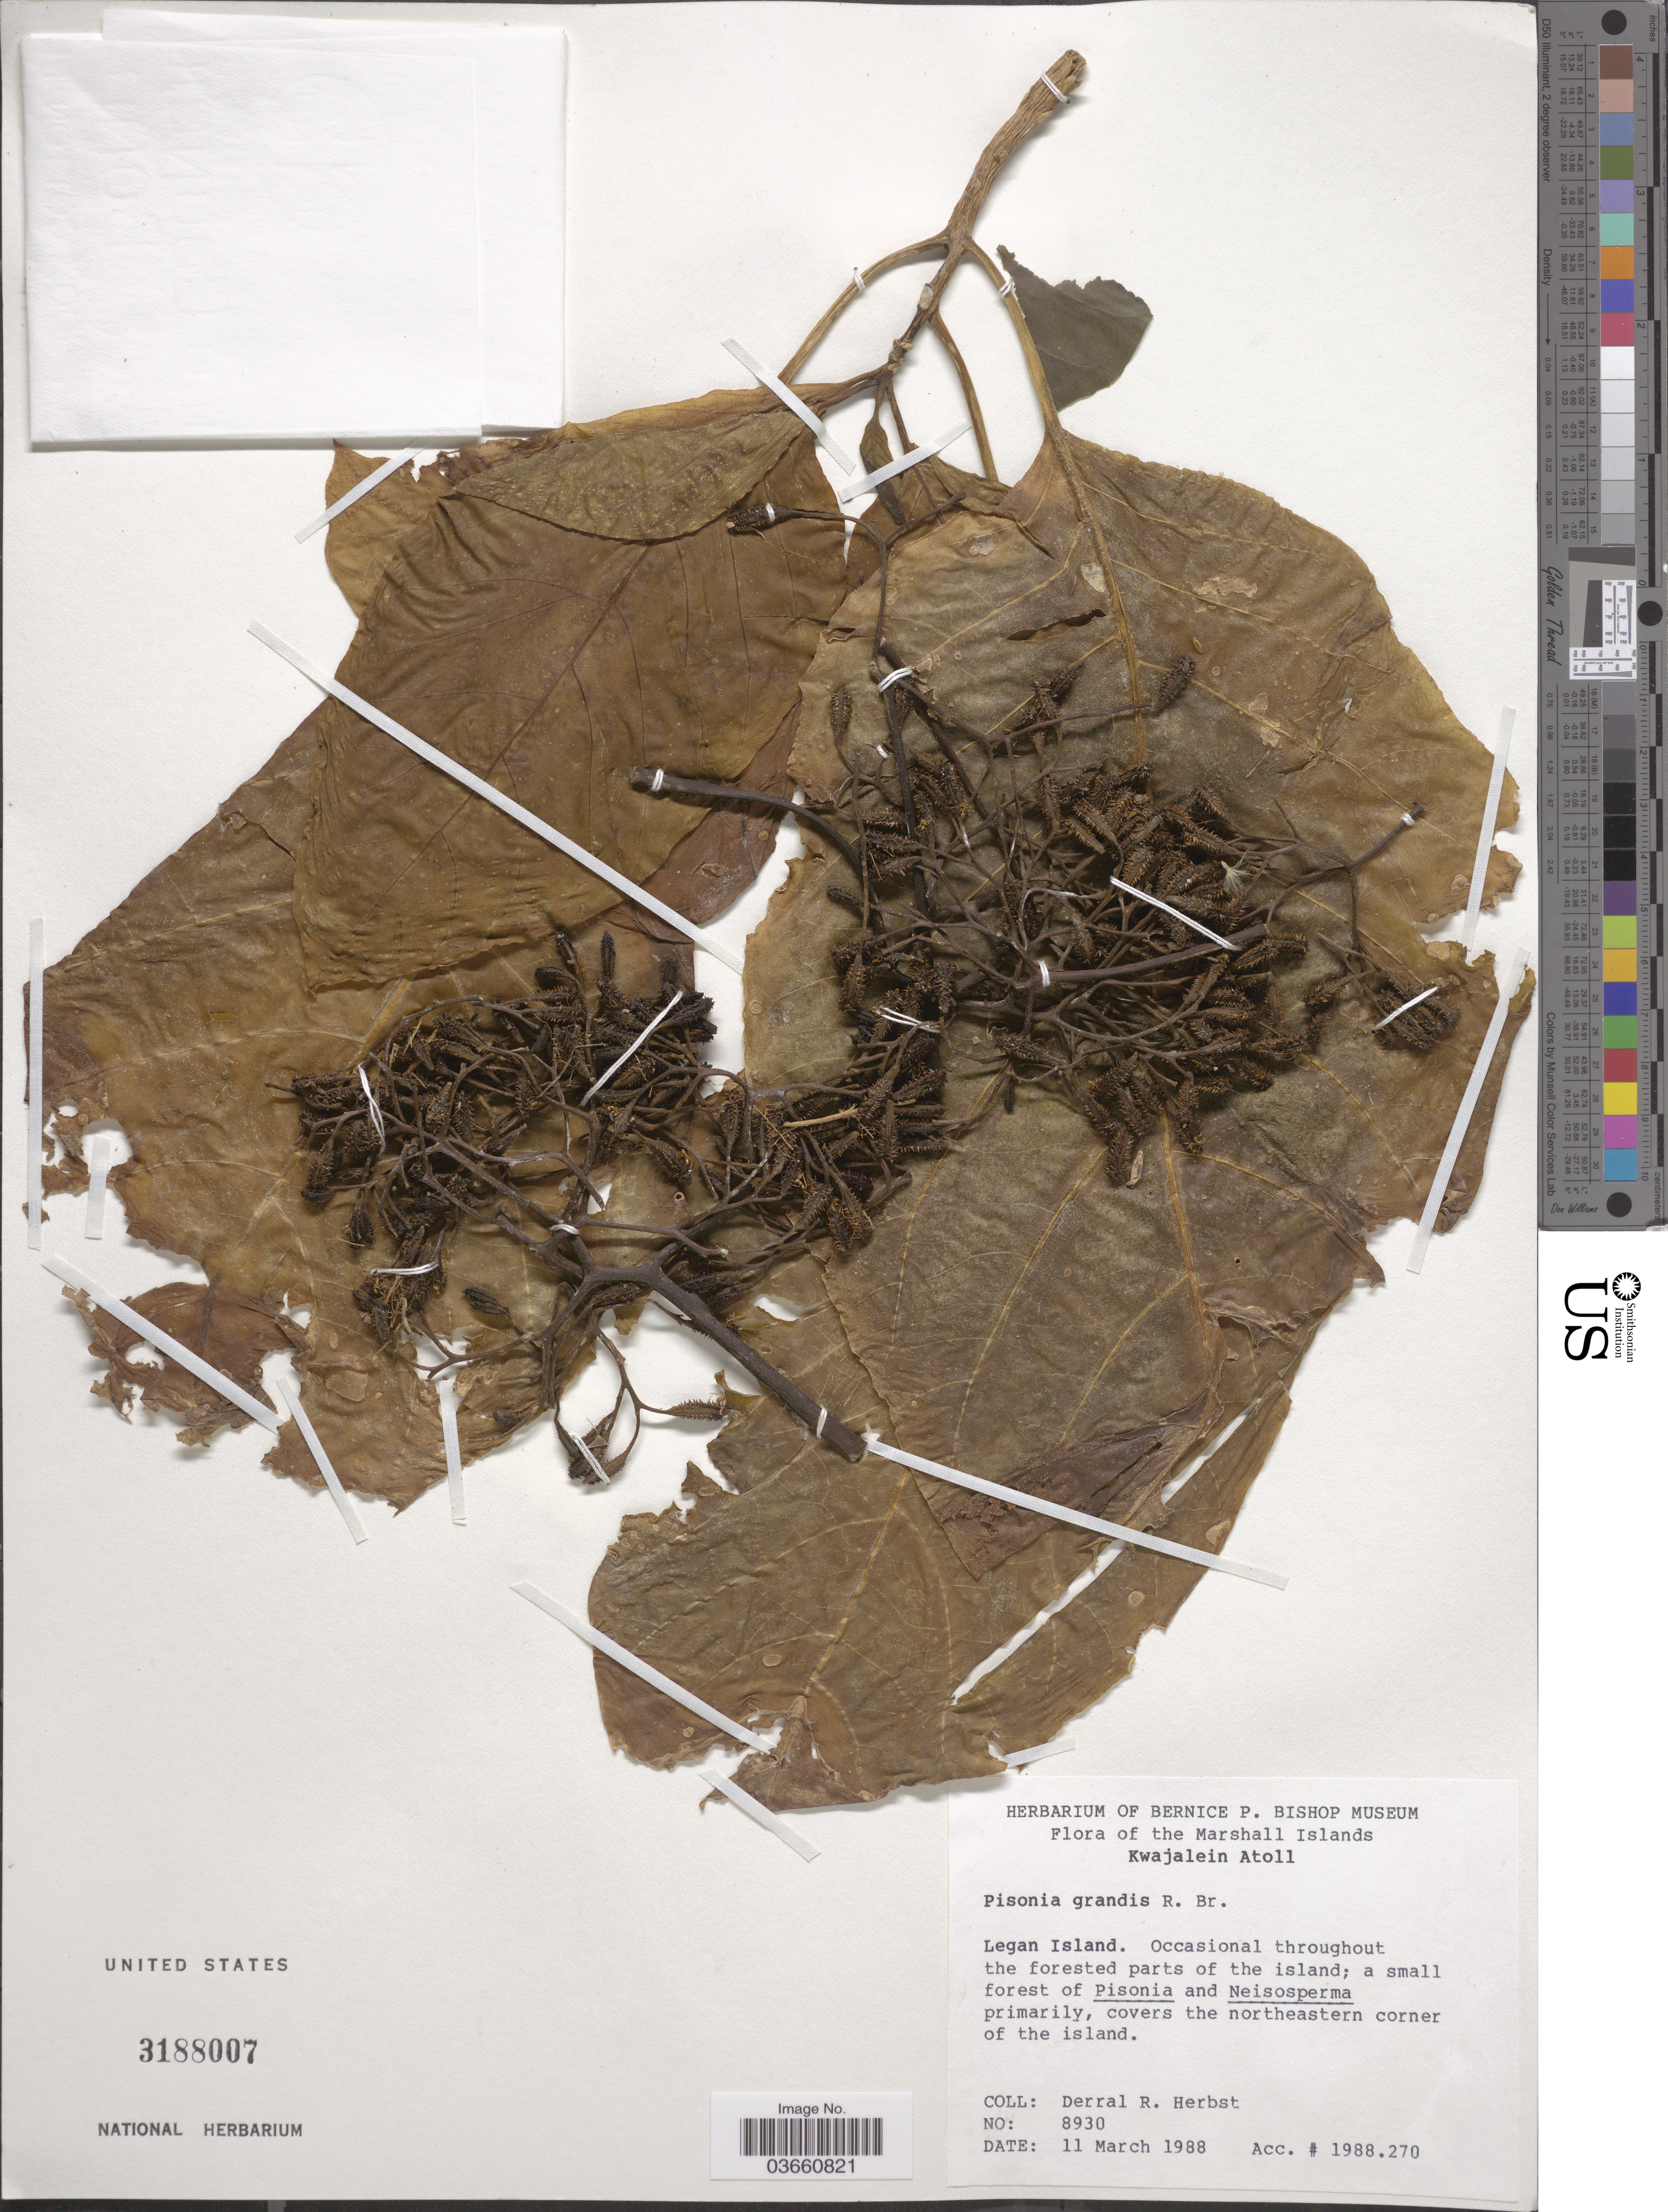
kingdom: Plantae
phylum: Tracheophyta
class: Magnoliopsida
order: Caryophyllales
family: Nyctaginaceae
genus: Pisonia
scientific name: Pisonia grandis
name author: R. Br.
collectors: D. R. Herbst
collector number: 8930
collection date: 1988-03-11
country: Marshall Islands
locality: Kwajalein Atoll. Legan Island.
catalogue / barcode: US 3188007